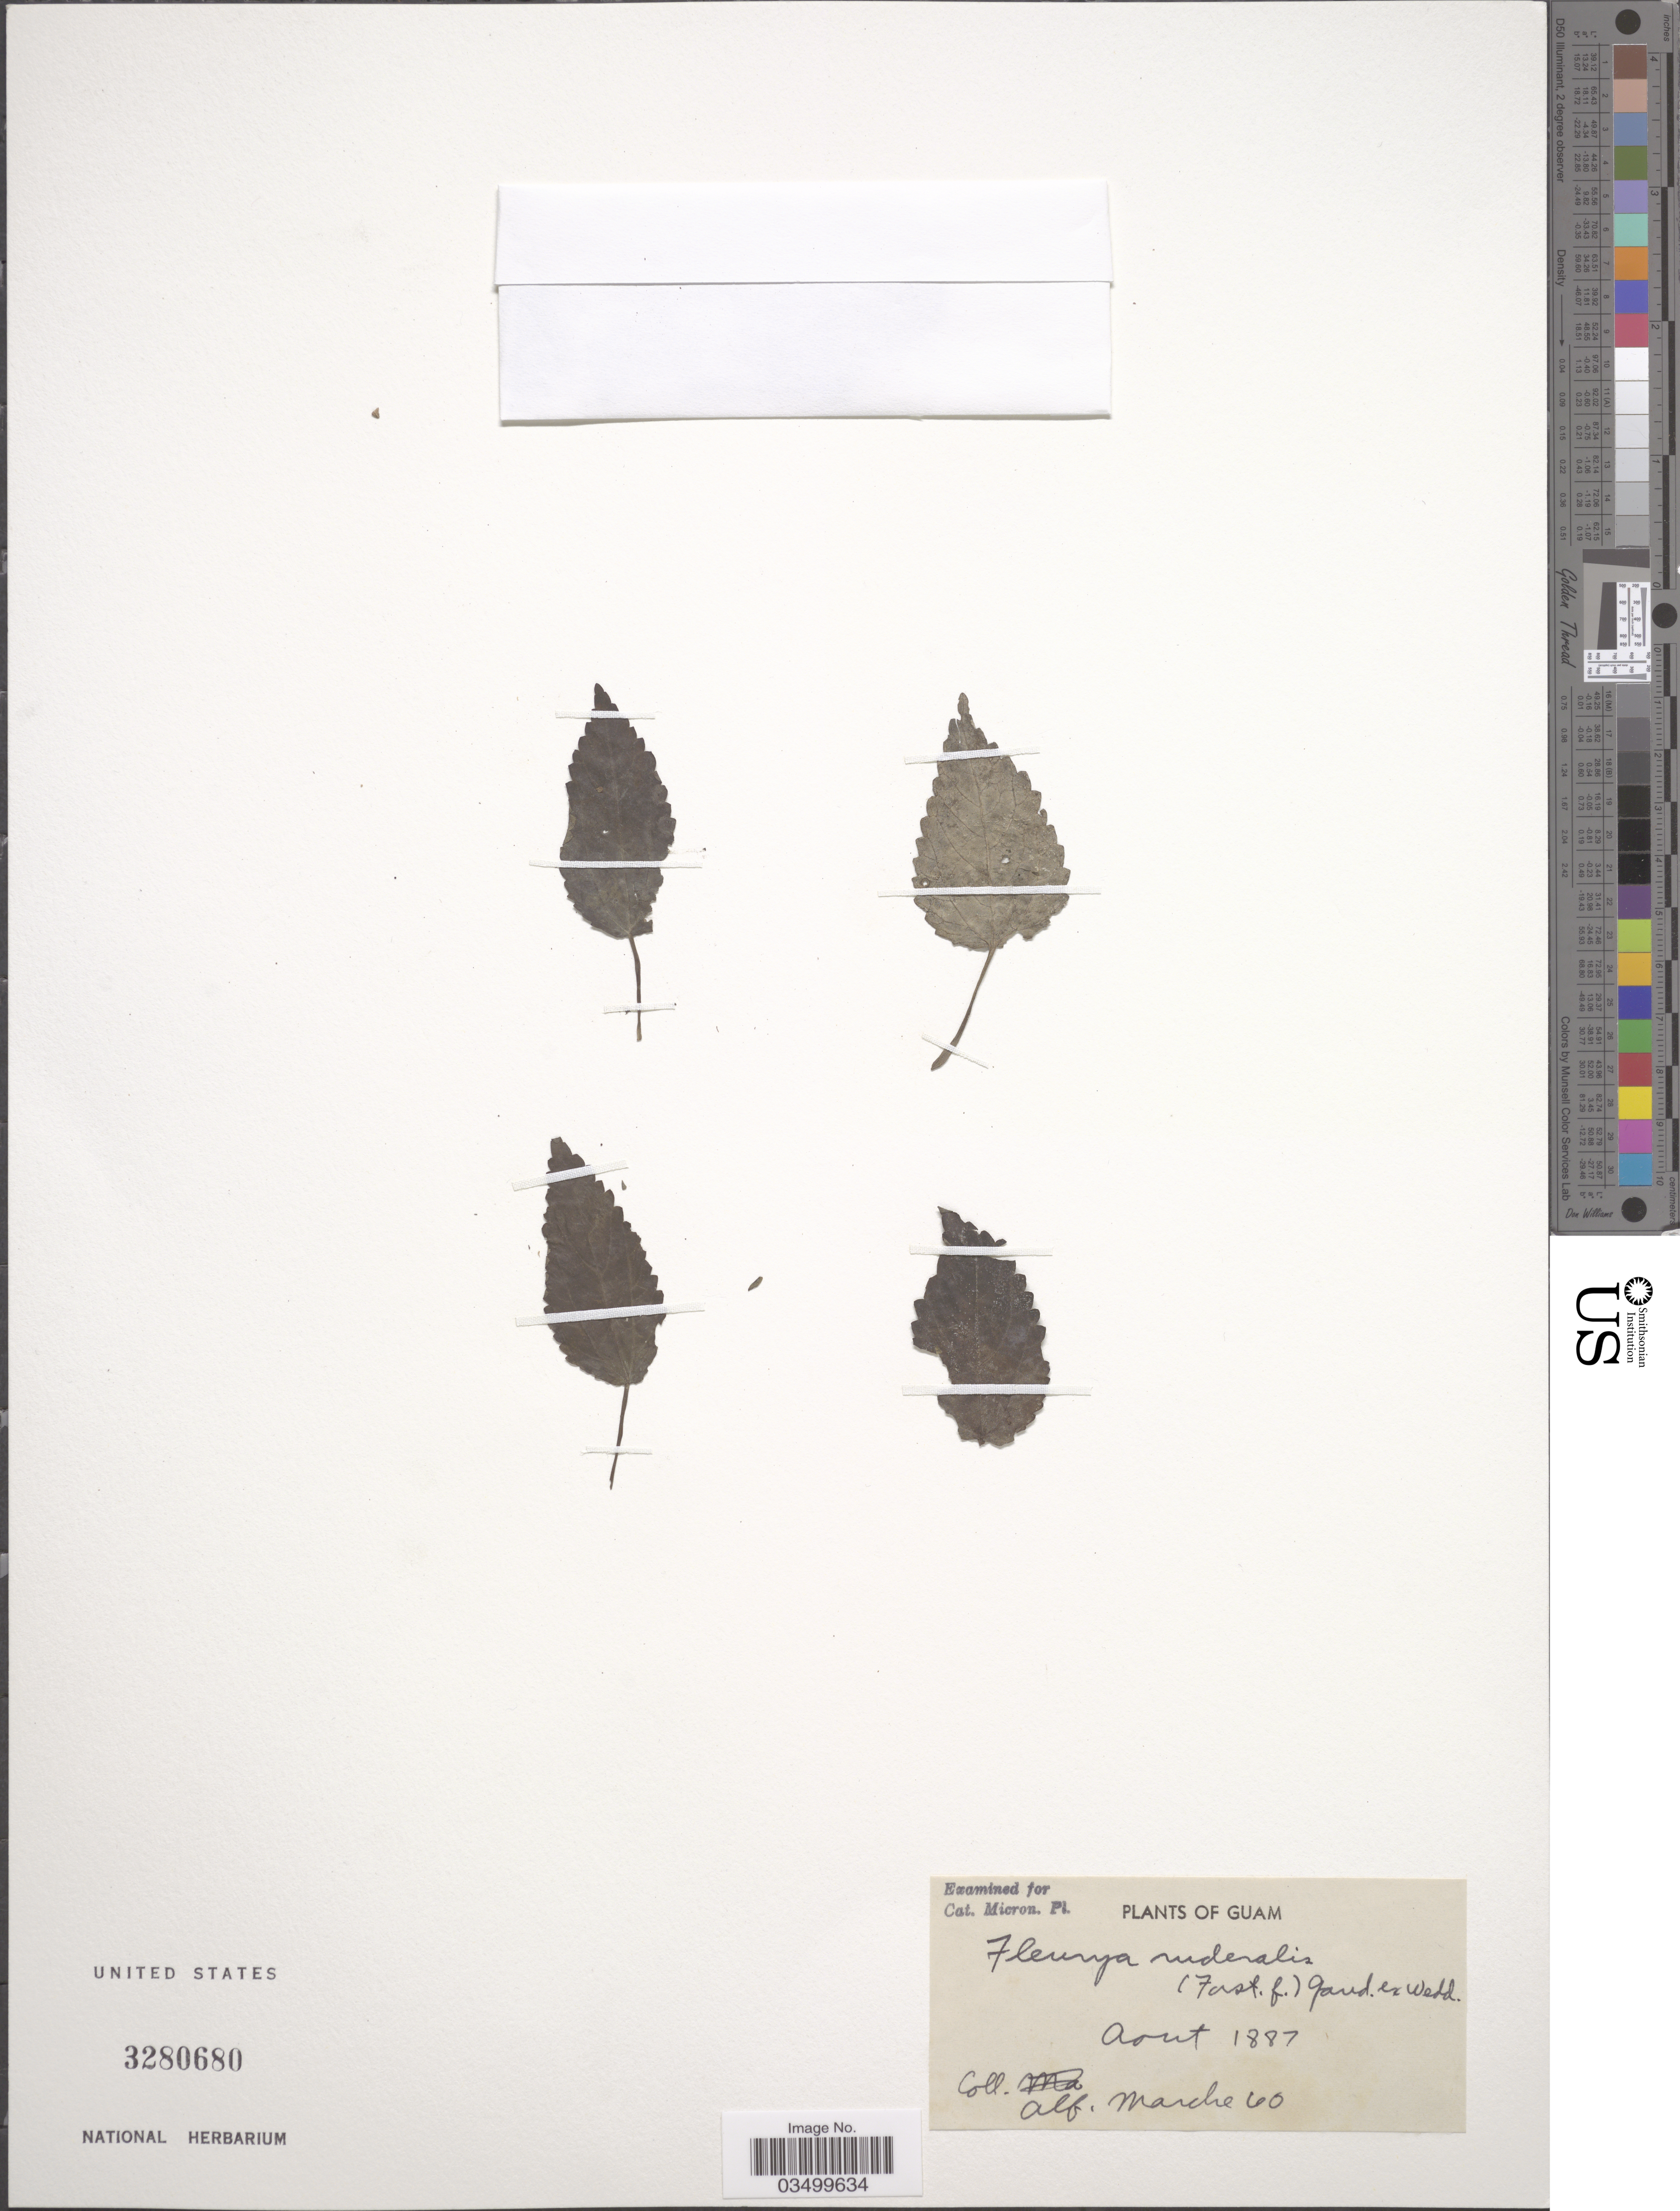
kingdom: Plantae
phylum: Tracheophyta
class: Magnoliopsida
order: Rosales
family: Urticaceae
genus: Laportea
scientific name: Laportea ruderalis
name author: (G. Forst.) Chew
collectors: A. Marche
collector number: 60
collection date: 1887-08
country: Guam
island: Guam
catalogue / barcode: US 3280680